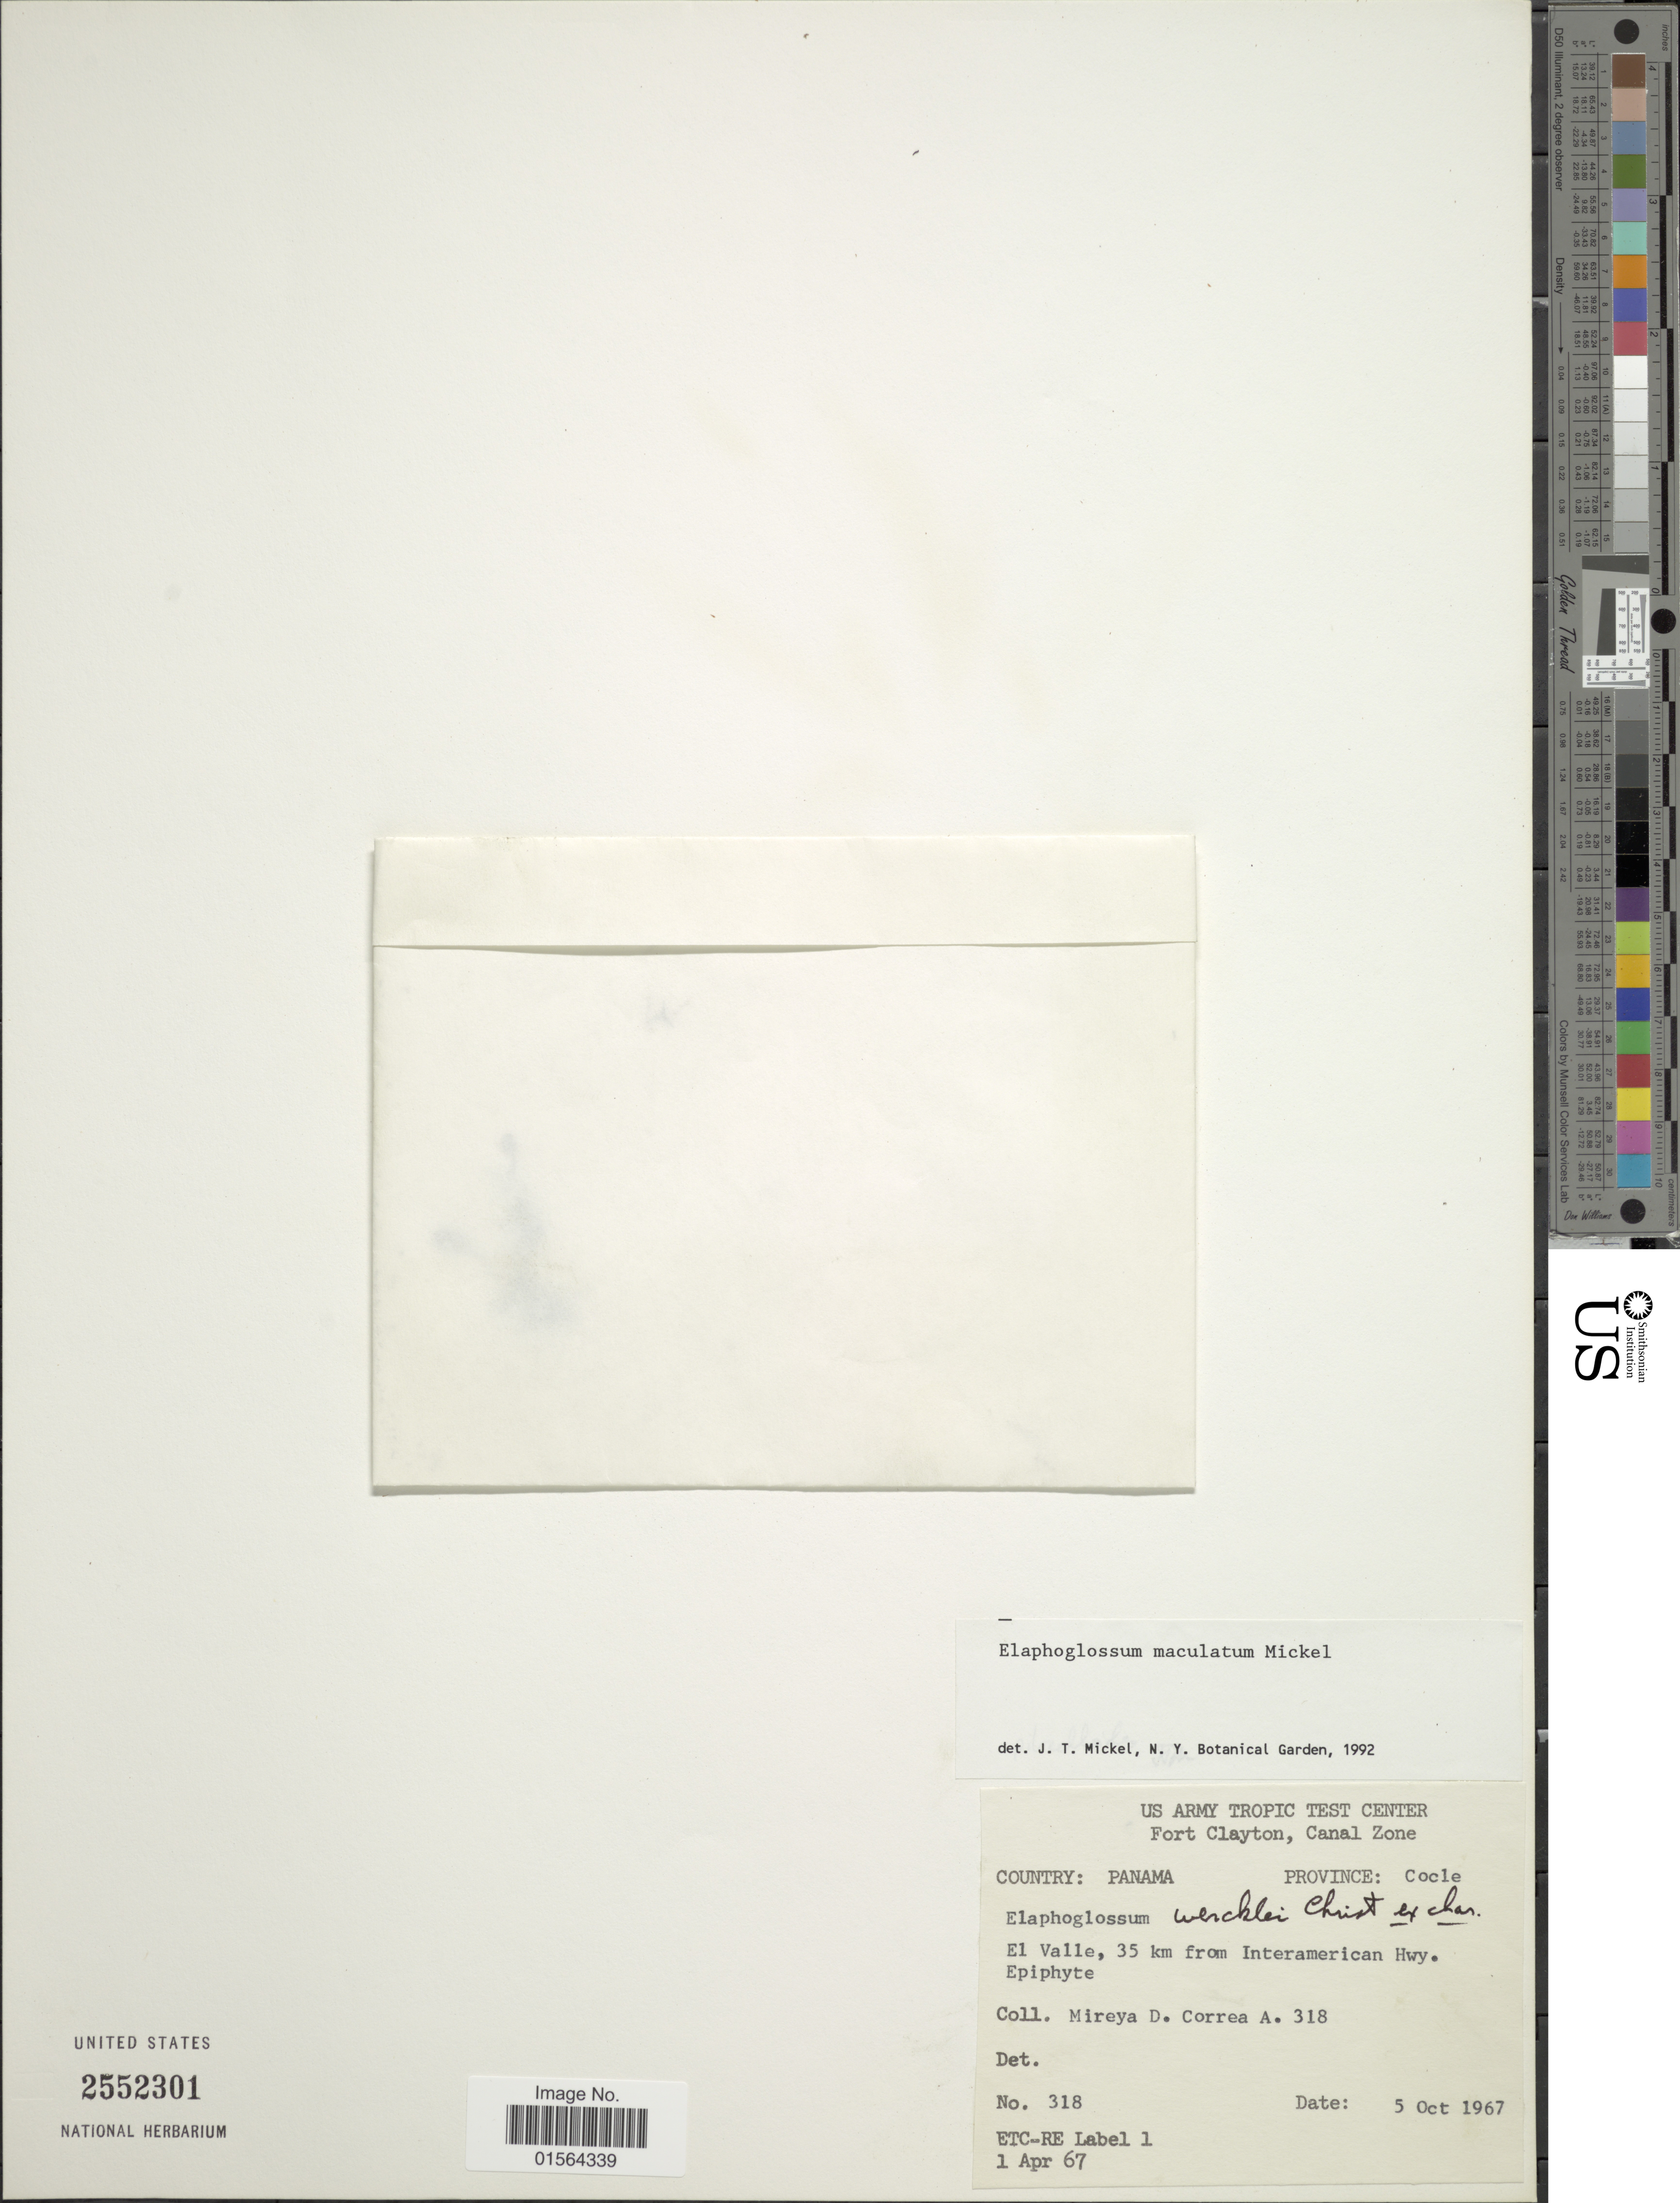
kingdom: Plantae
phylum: Tracheophyta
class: Polypodiopsida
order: Polypodiales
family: Dryopteridaceae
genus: Elaphoglossum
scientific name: Elaphoglossum maculatum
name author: Mickel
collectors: M. D. Corrêa-A.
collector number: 318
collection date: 1967-10-05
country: Panama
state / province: Coclé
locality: Province Cocle, El Valle, 35 km from Interamerican Hwy.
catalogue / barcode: US 2552301